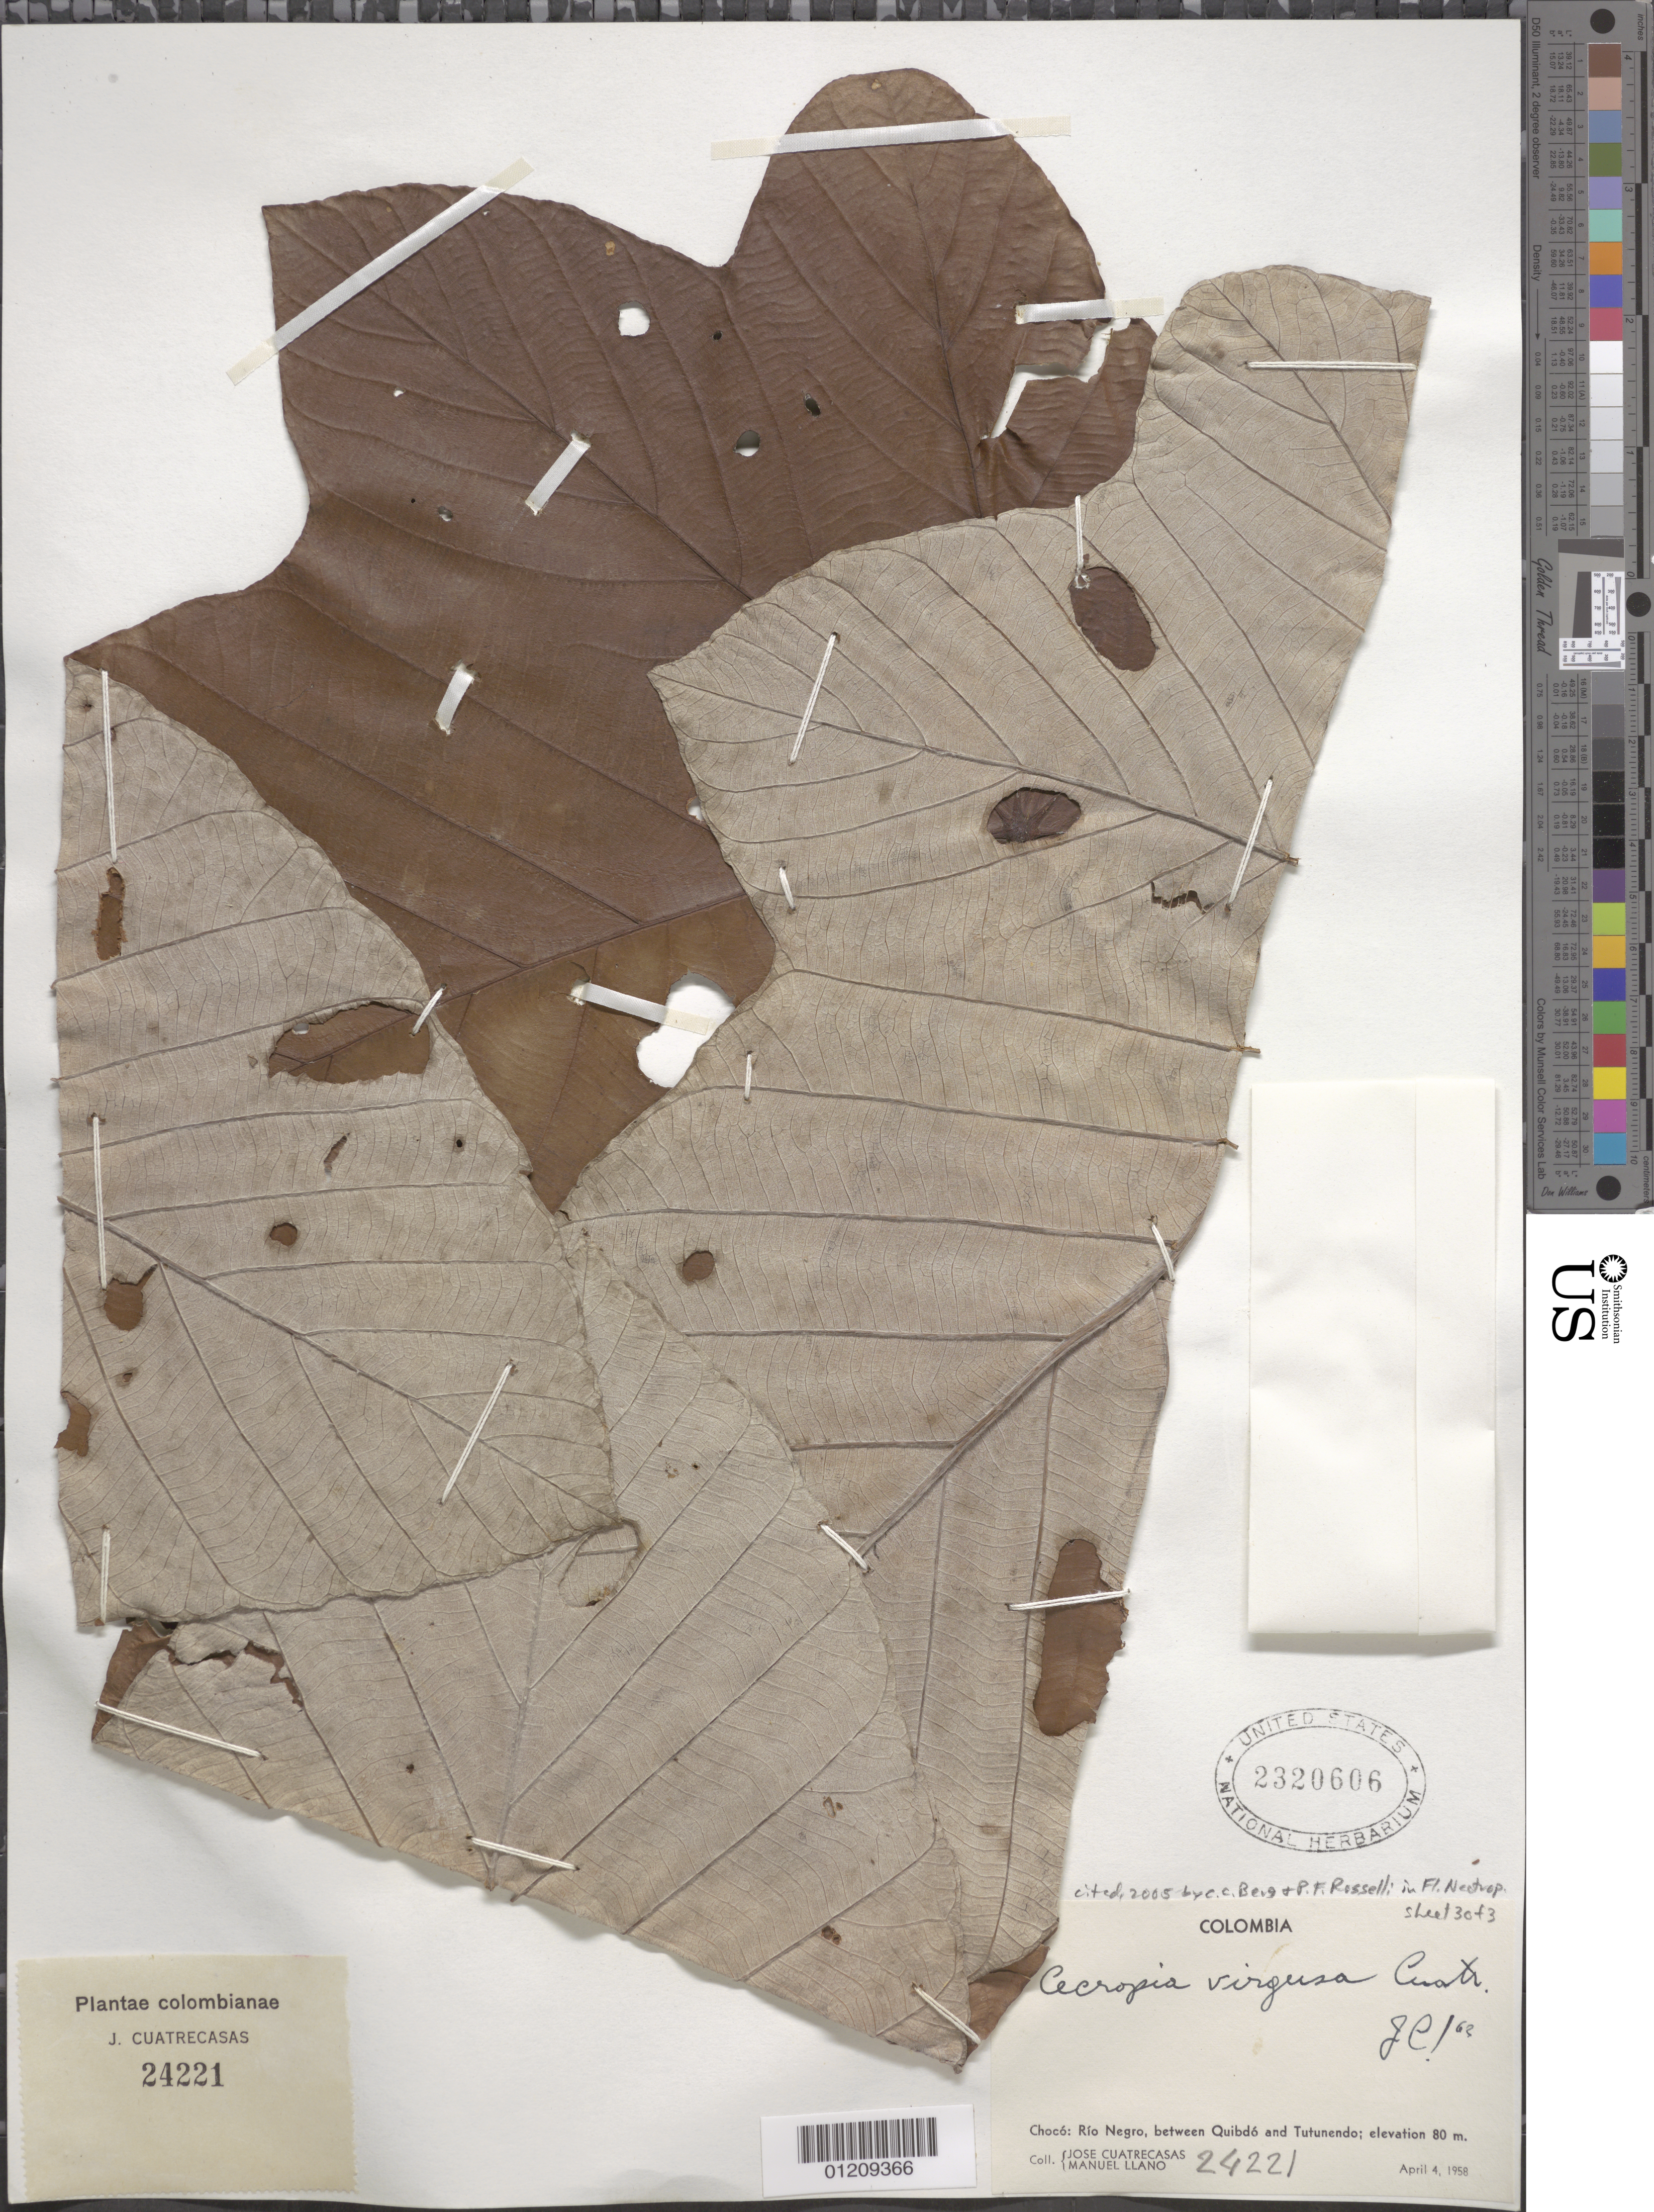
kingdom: Plantae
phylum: Tracheophyta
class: Magnoliopsida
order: Rosales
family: Urticaceae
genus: Cecropia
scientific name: Cecropia virgusa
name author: Cuatrec.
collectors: J. Cuatrecasas & M. Llano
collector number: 24221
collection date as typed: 04 Apr 1958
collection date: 1958-04-04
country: Colombia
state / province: Chocó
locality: Rio Negro, between Quibdo and TutUnendo.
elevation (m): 80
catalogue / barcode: US 2320606